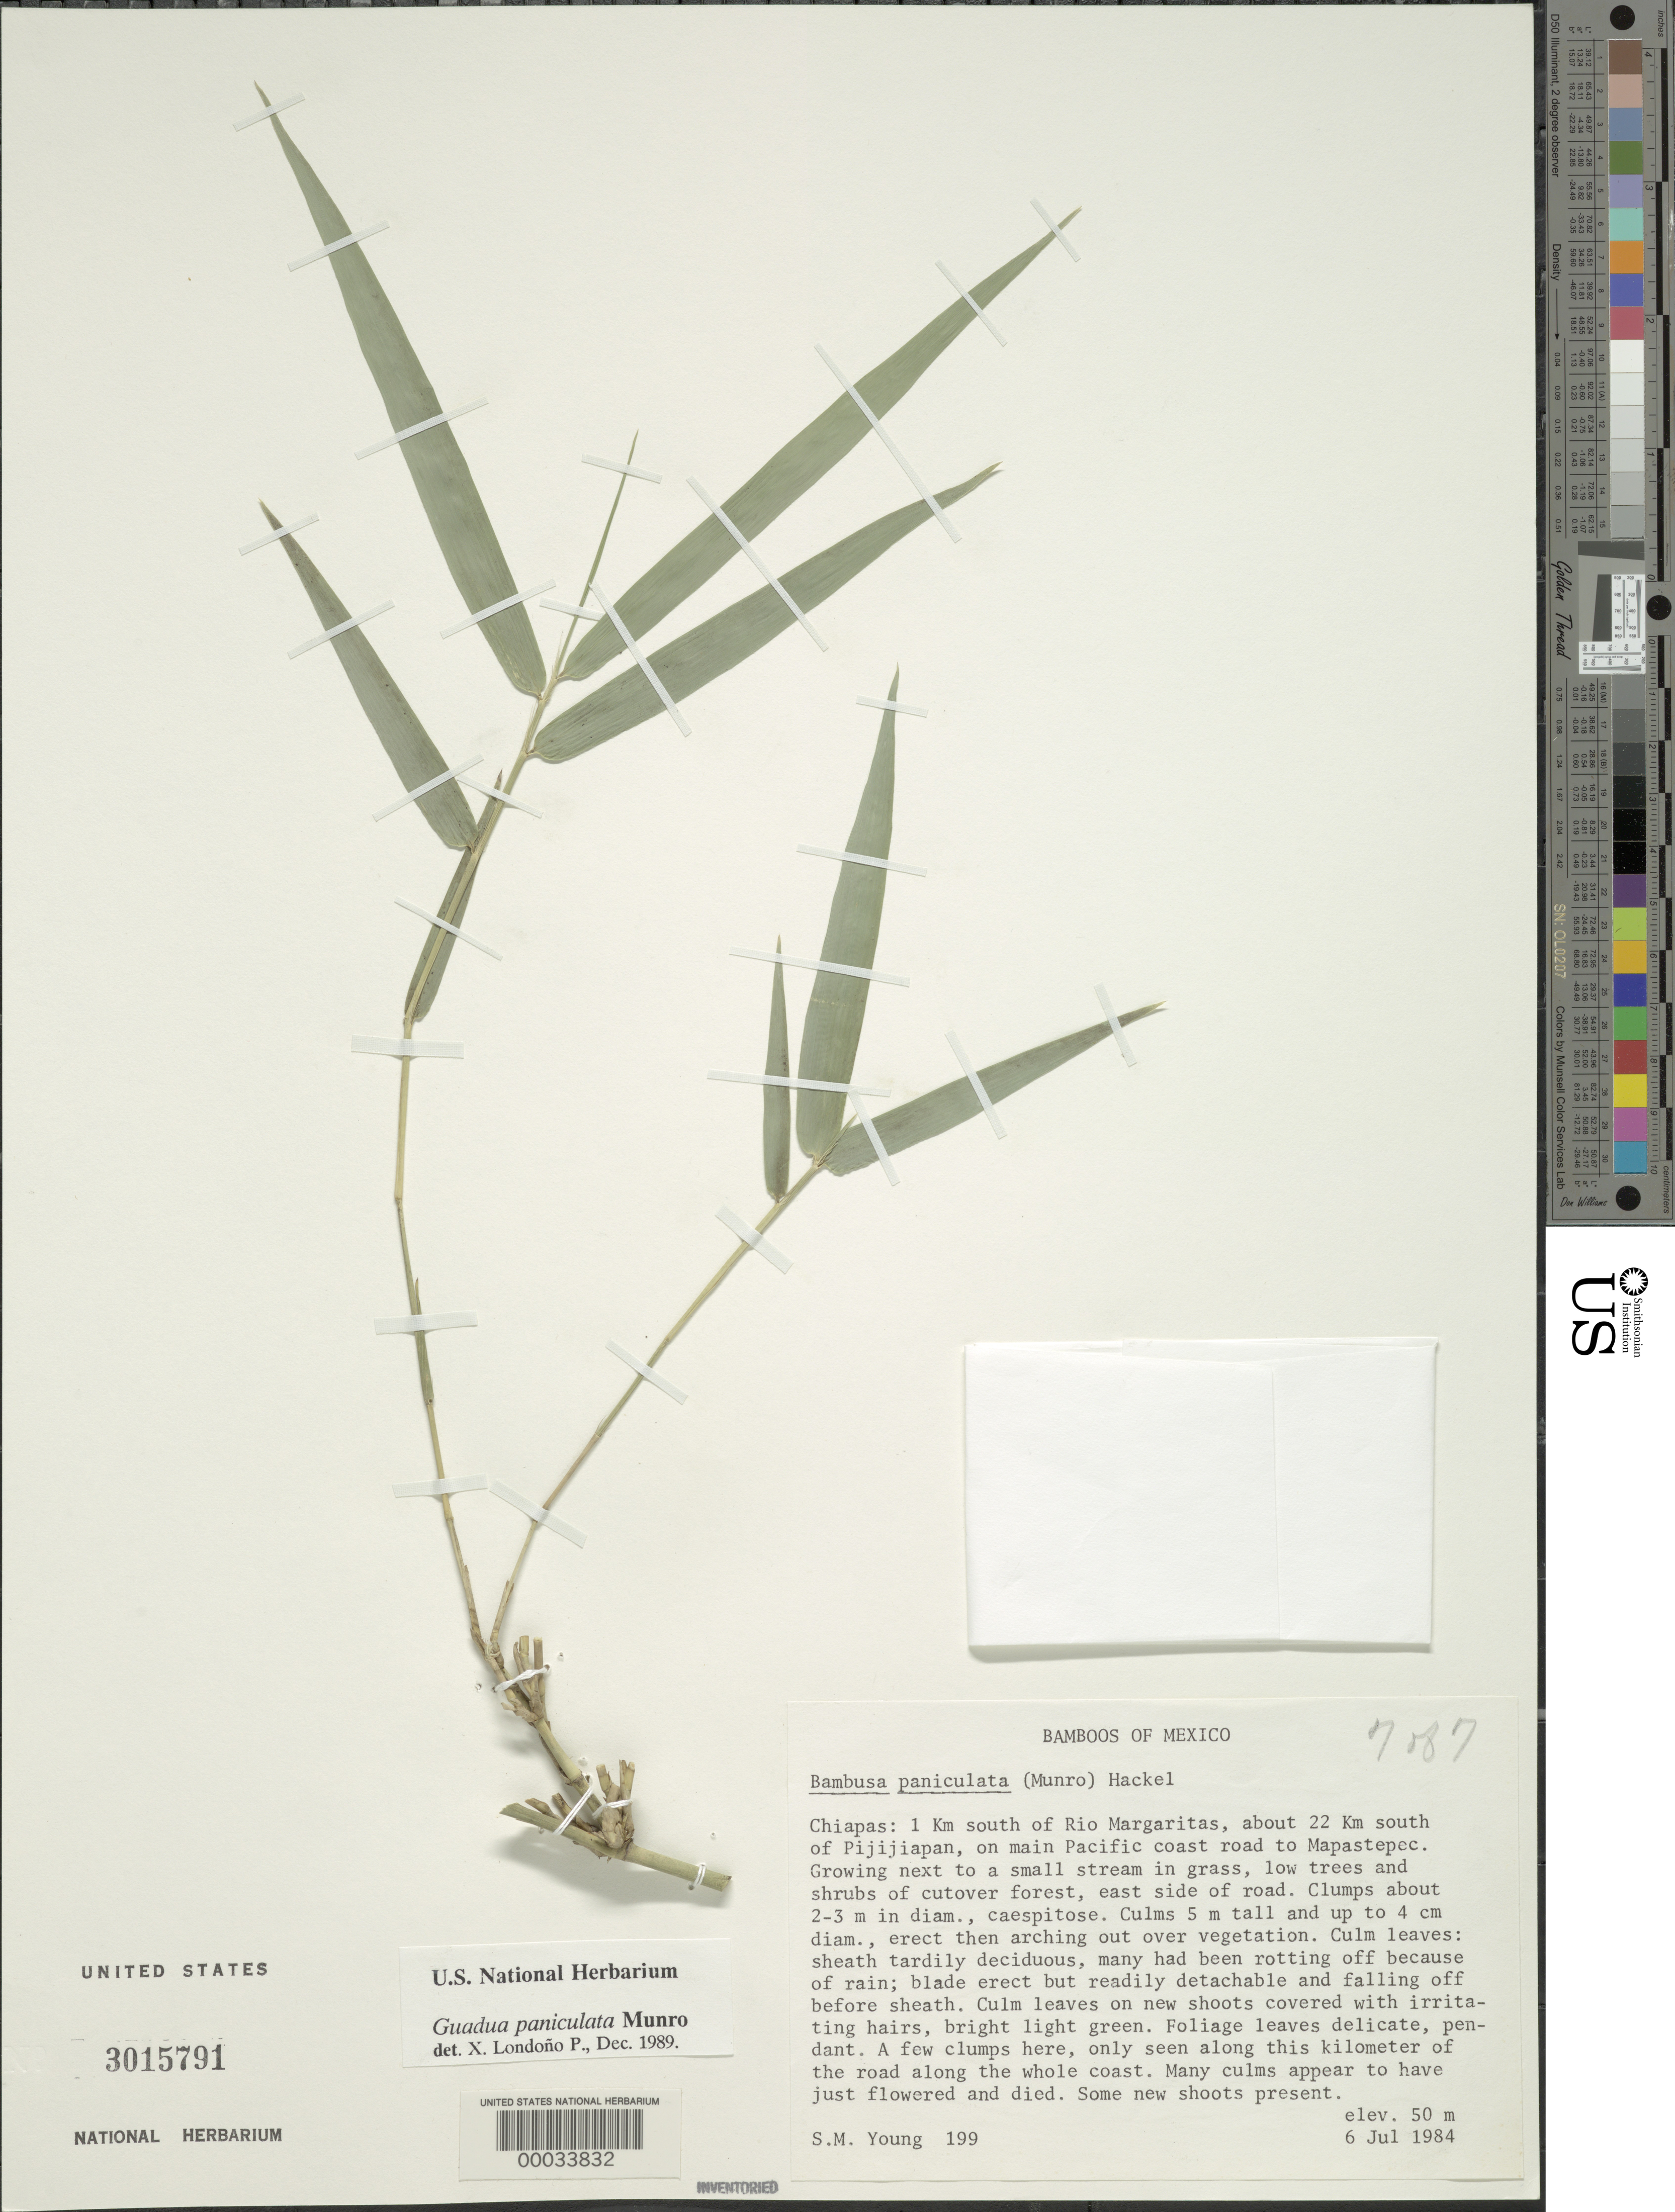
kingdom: Plantae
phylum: Tracheophyta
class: Liliopsida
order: Poales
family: Poaceae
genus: Guadua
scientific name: Guadua refracta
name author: Munro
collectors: S. Young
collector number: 199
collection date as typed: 06 Jul 1984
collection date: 1984-07-06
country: Mexico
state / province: Chiapas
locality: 1 km S of Rio Margaritas, about 22 km S of Pijijiapan, on main pacific coast road to Mapastepec, E side of road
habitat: Next to small stream of cutover forest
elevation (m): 50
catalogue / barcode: US 3015791